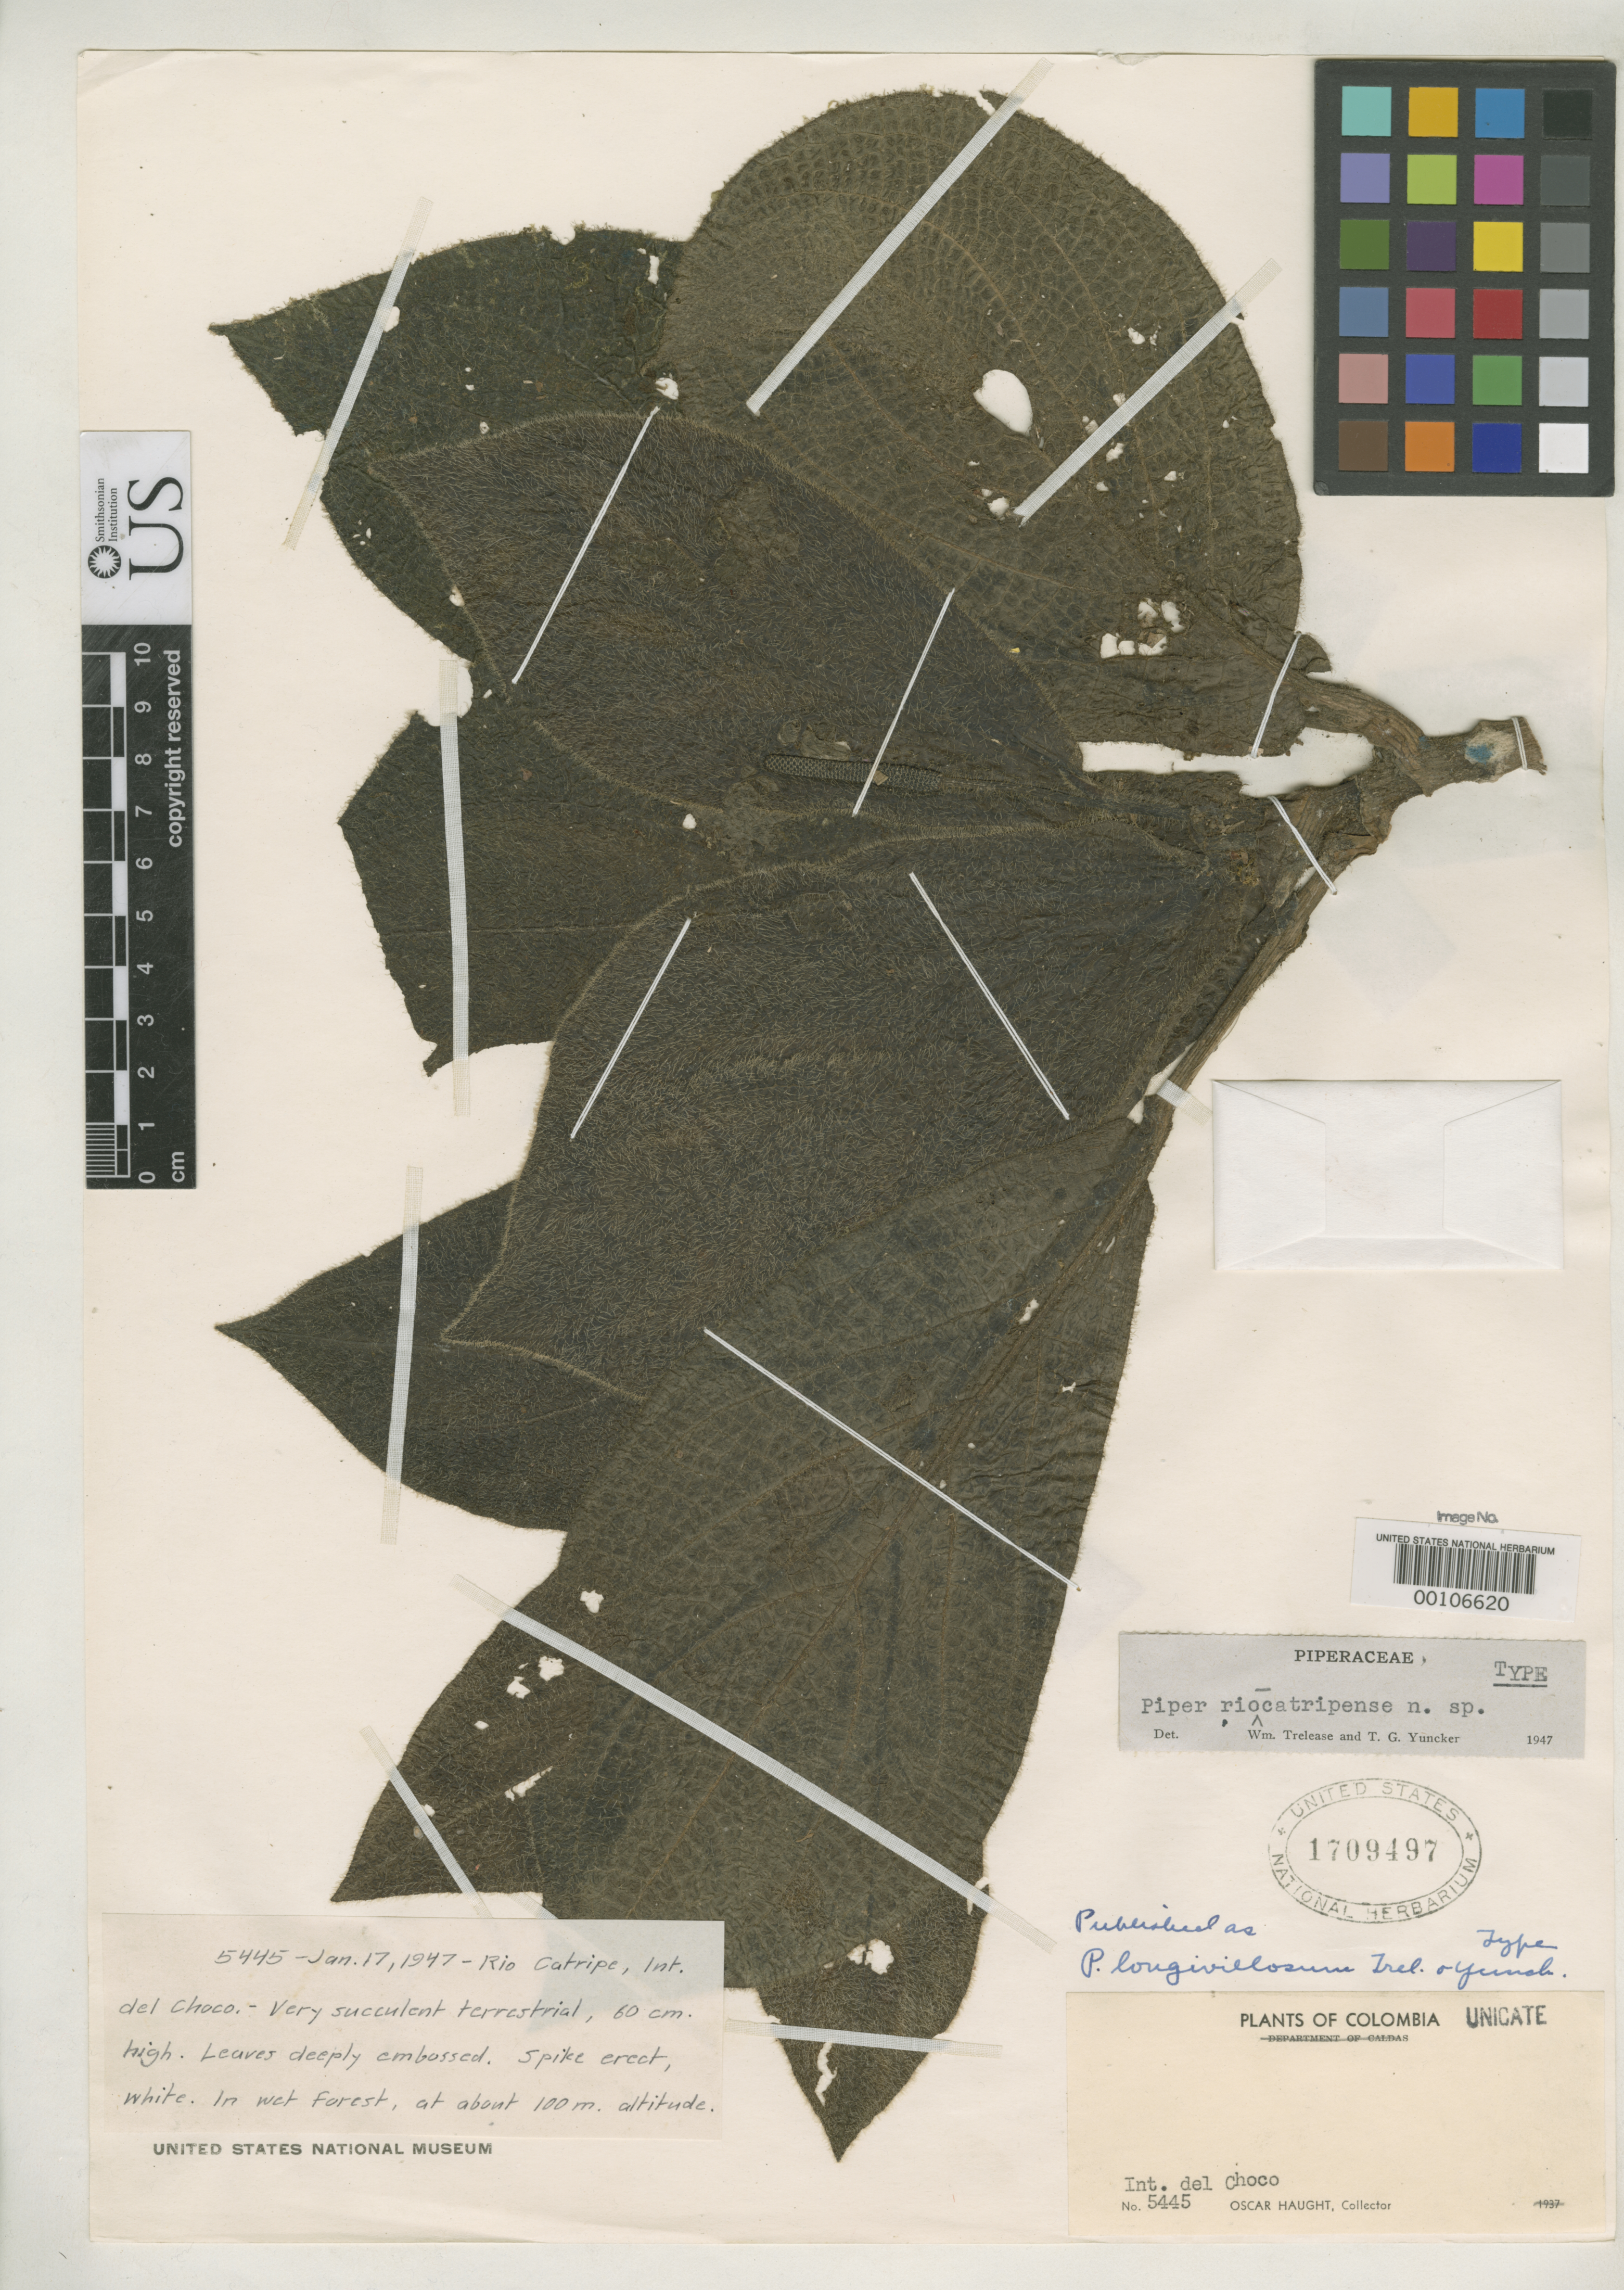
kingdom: Plantae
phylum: Tracheophyta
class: Magnoliopsida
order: Piperales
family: Piperaceae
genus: Piper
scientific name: Piper longivillosum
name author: Trel. & Yunck.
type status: Holotype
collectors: O. L. Haught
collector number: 5445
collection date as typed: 17 Jan 1947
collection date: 1947-01-17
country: Colombia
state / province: Chocó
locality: Rio Catripe.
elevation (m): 100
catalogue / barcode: US 1709497